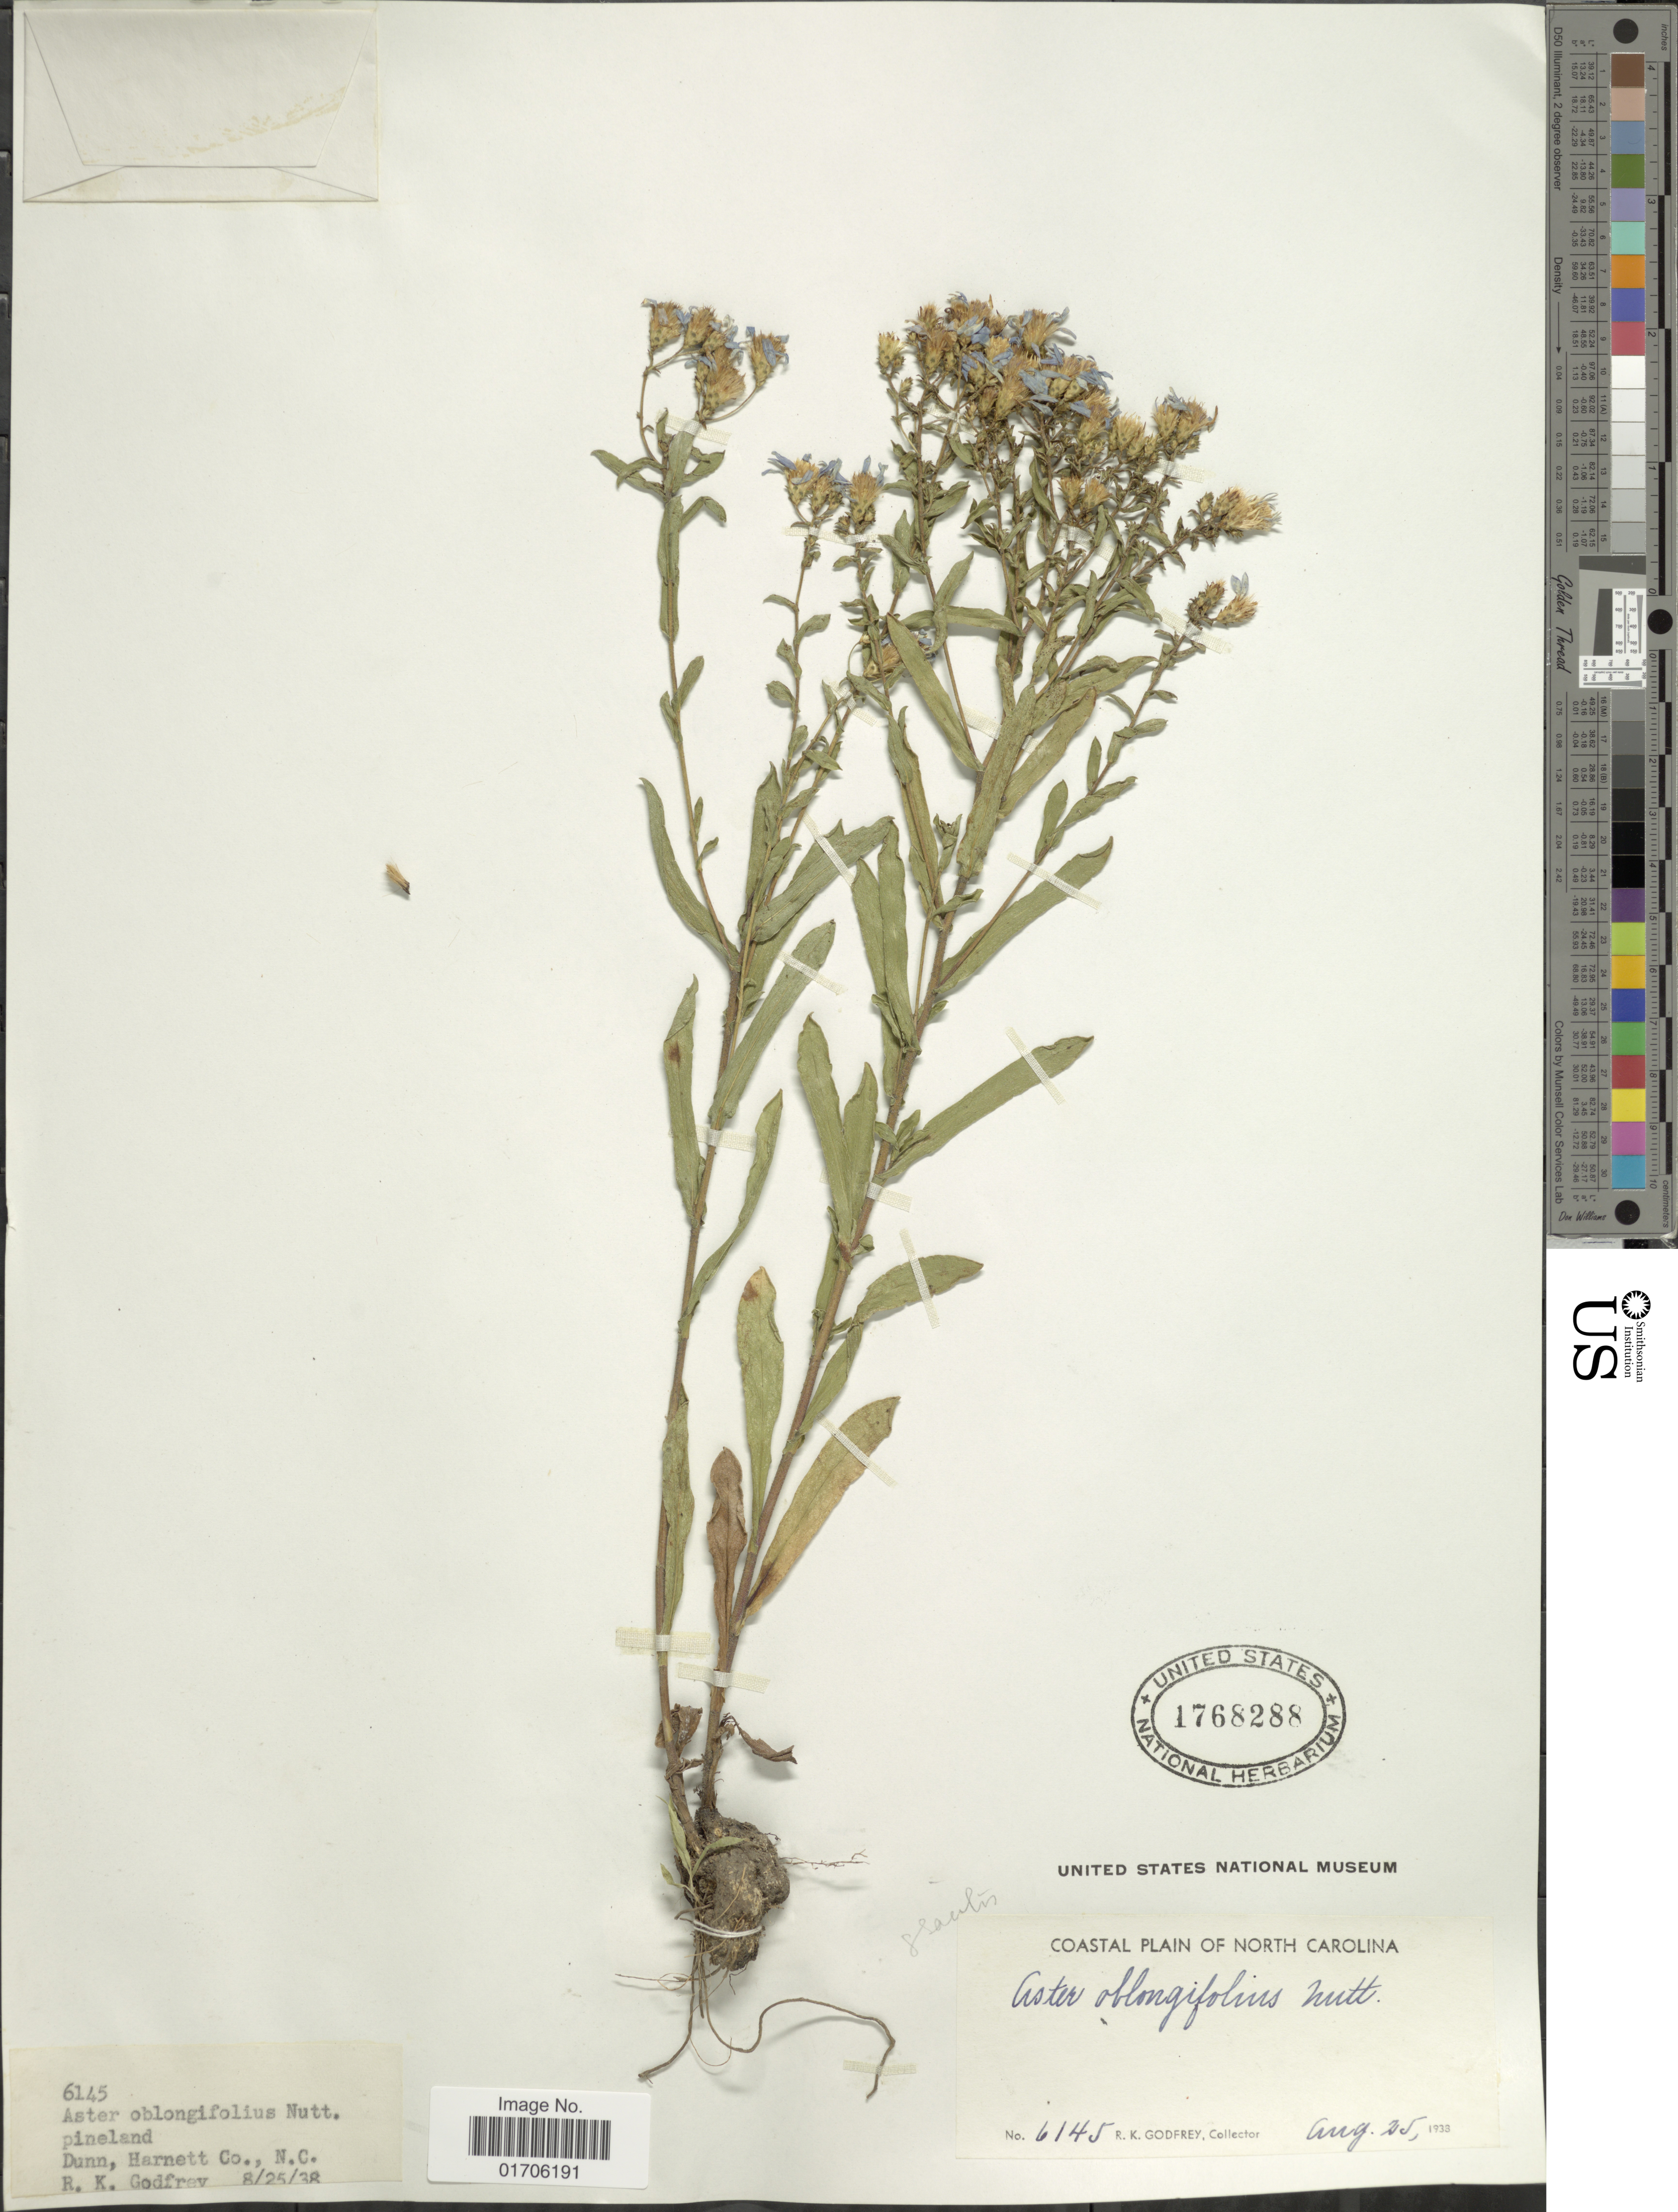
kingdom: Plantae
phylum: Tracheophyta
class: Magnoliopsida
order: Asterales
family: Asteraceae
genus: Eurybia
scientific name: Eurybia compacta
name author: G.L. Nesom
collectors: R. K. Godfrey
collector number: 6145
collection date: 1938-08-25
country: United States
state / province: North Carolina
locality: Coastal Plain of North Carolina. Pineland. Dunn, Harnett Co., N.C.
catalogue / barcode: US 1768288